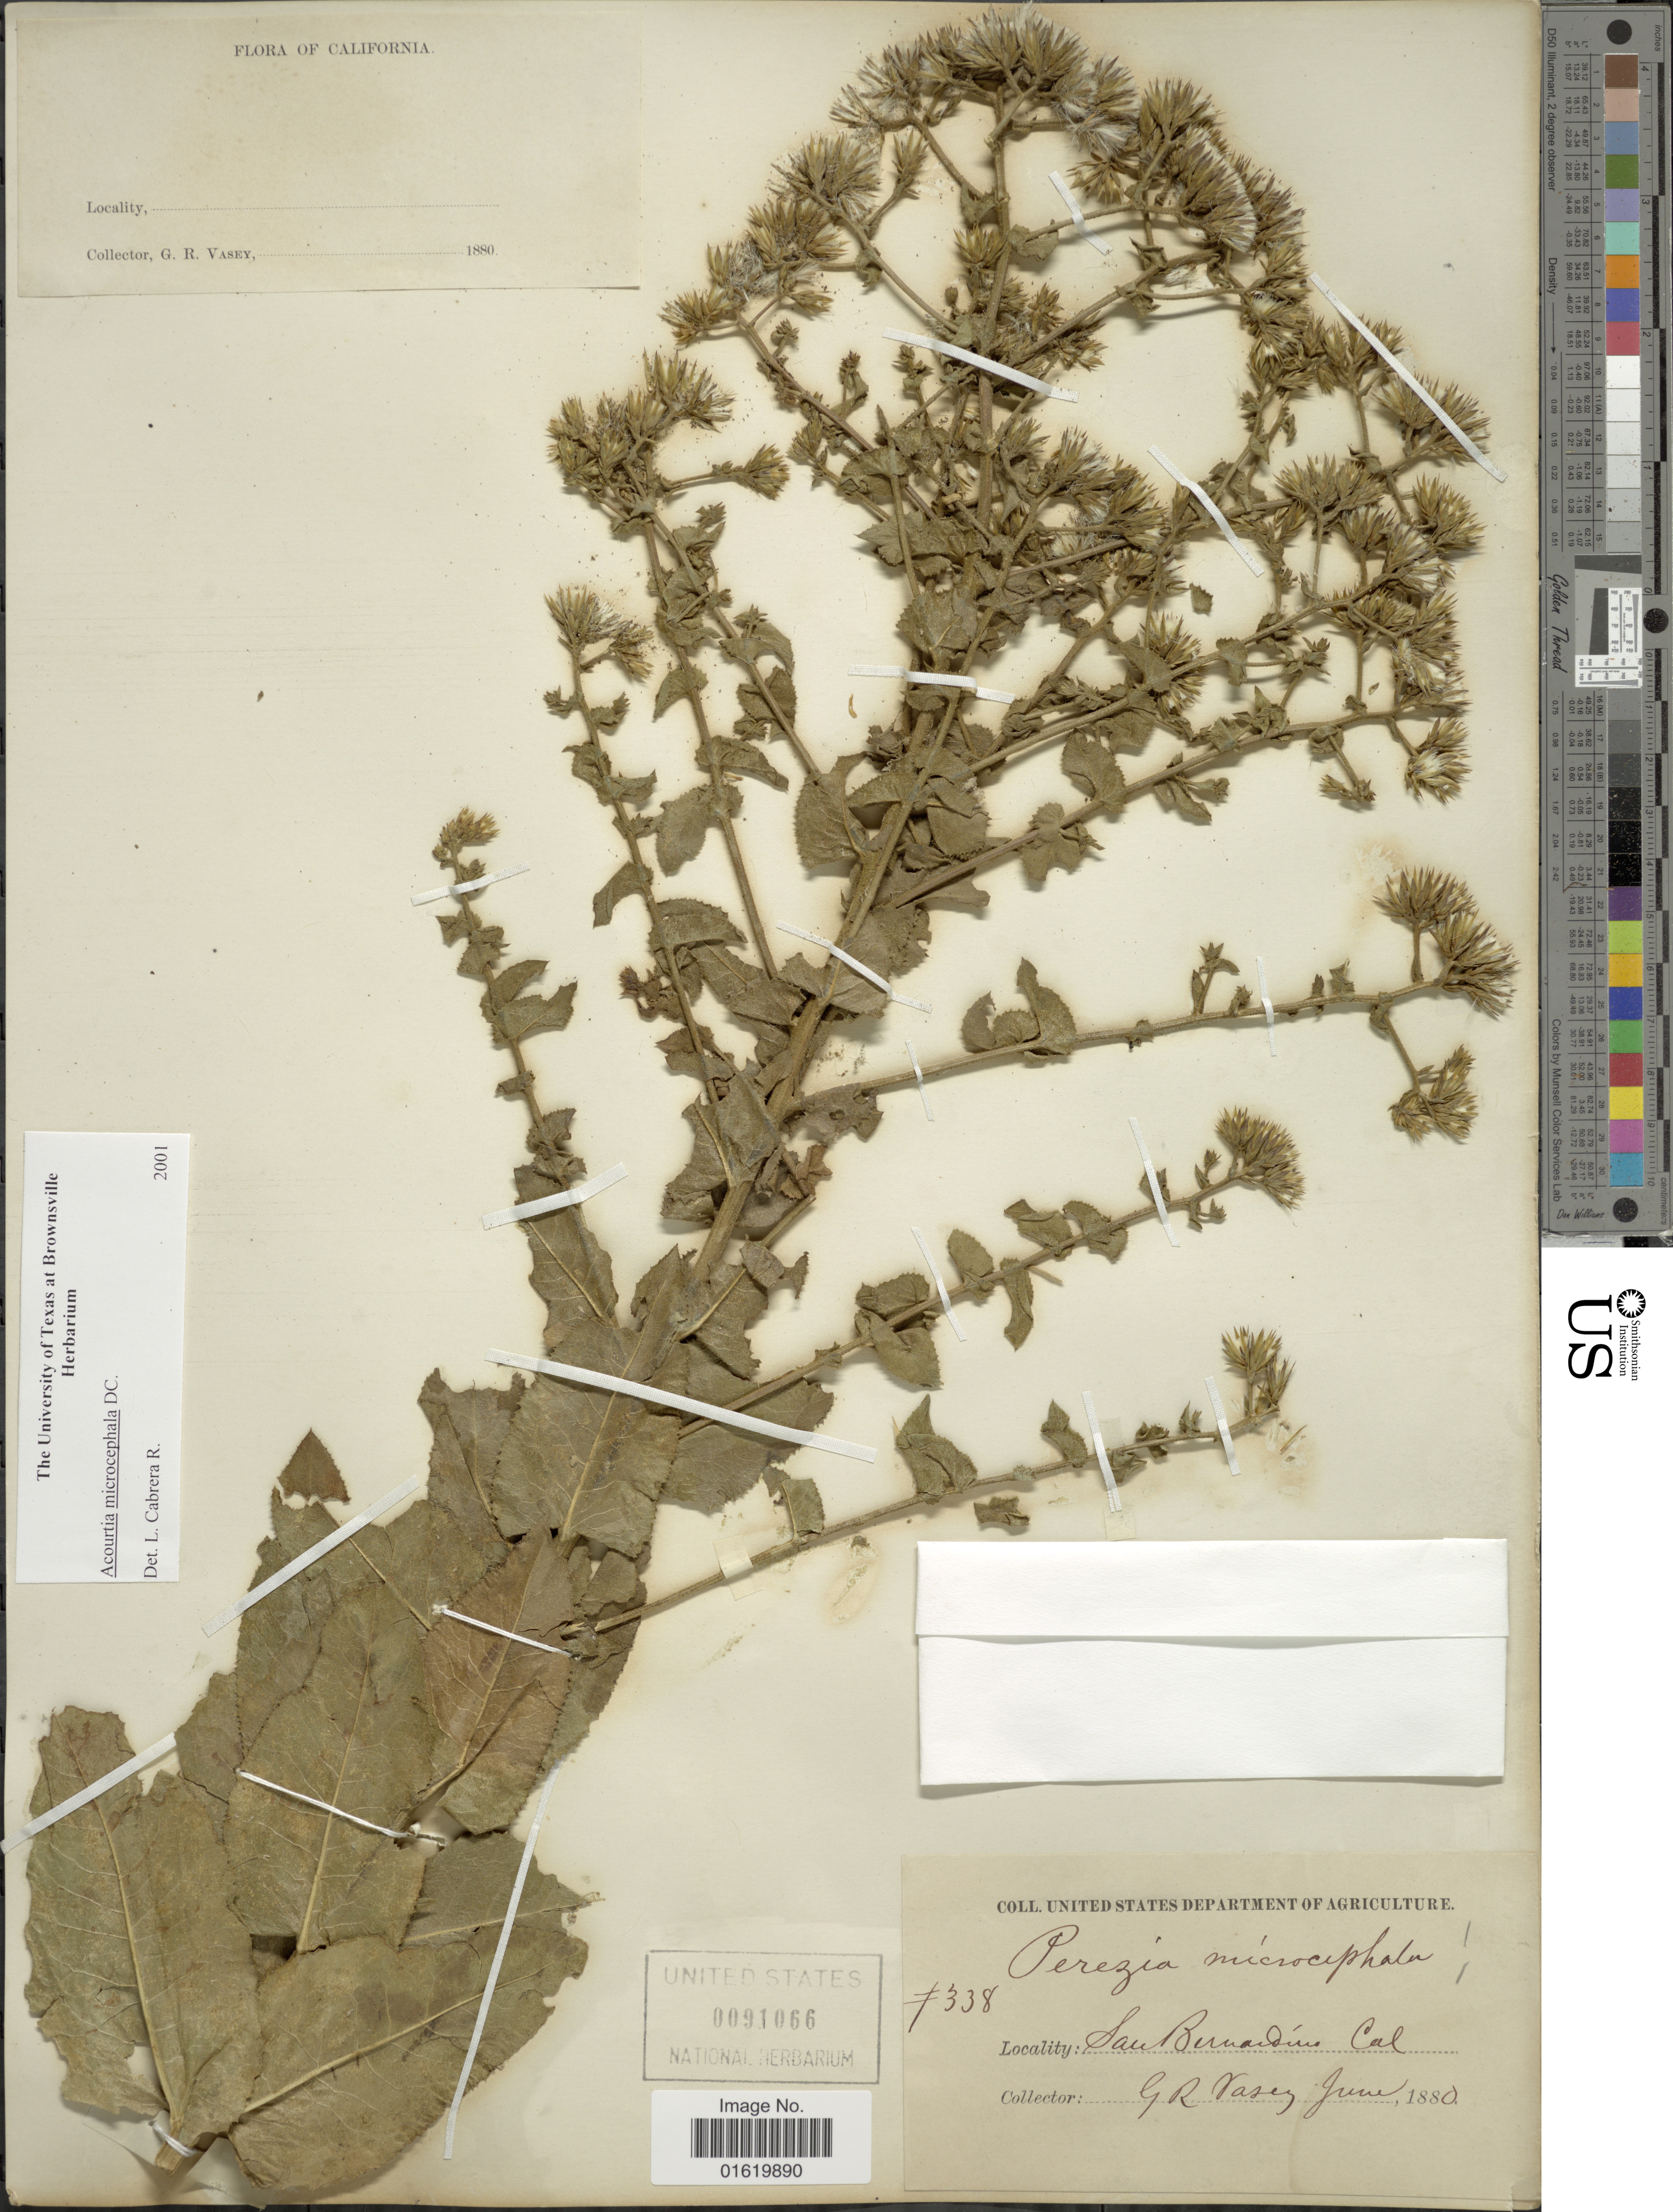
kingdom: Plantae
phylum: Tracheophyta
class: Magnoliopsida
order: Asterales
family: Asteraceae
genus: Acourtia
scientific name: Acourtia microcephala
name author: DC.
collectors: G. R. Vasey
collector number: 338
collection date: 1880-06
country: United States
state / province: California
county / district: San Bernardino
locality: San Bernardino.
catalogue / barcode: US 91066